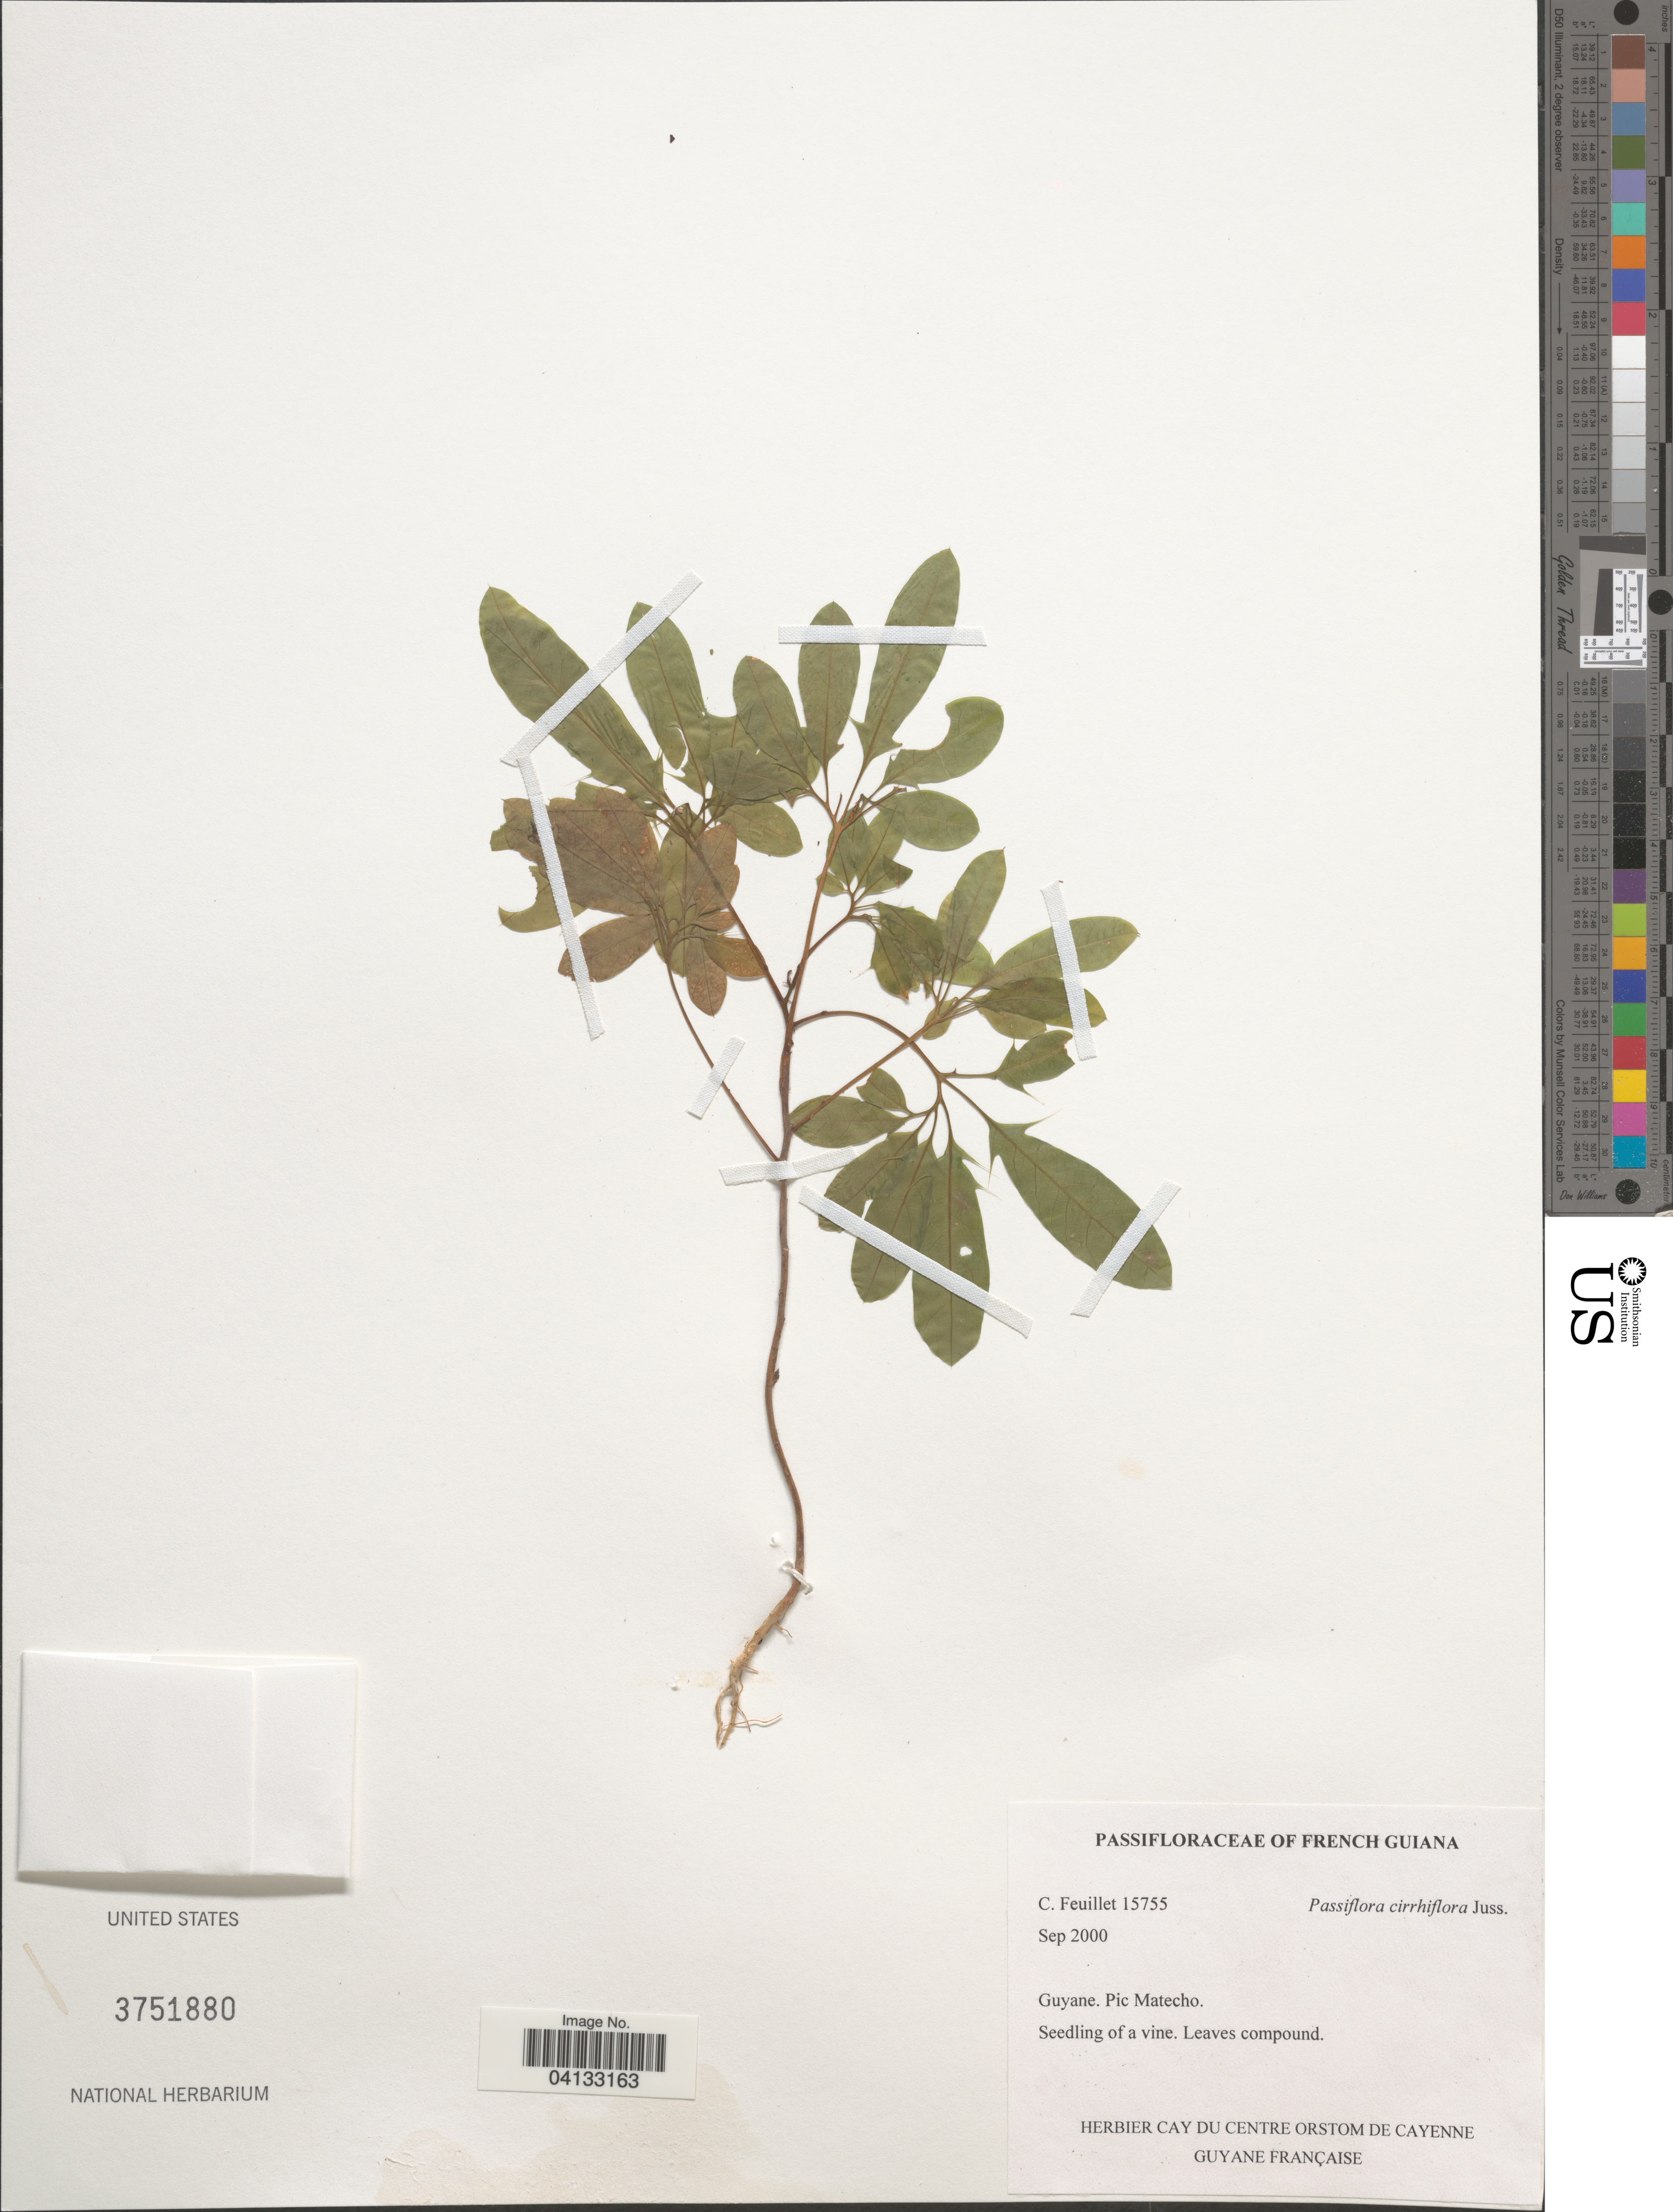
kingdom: Plantae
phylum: Tracheophyta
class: Magnoliopsida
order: Malpighiales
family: Passifloraceae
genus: Passiflora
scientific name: Passiflora cirrhiflora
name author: A. Juss.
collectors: C. Feuillet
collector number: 15755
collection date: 2000-09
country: French Guiana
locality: Guyane. Pic Matecho.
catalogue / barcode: US 3751880